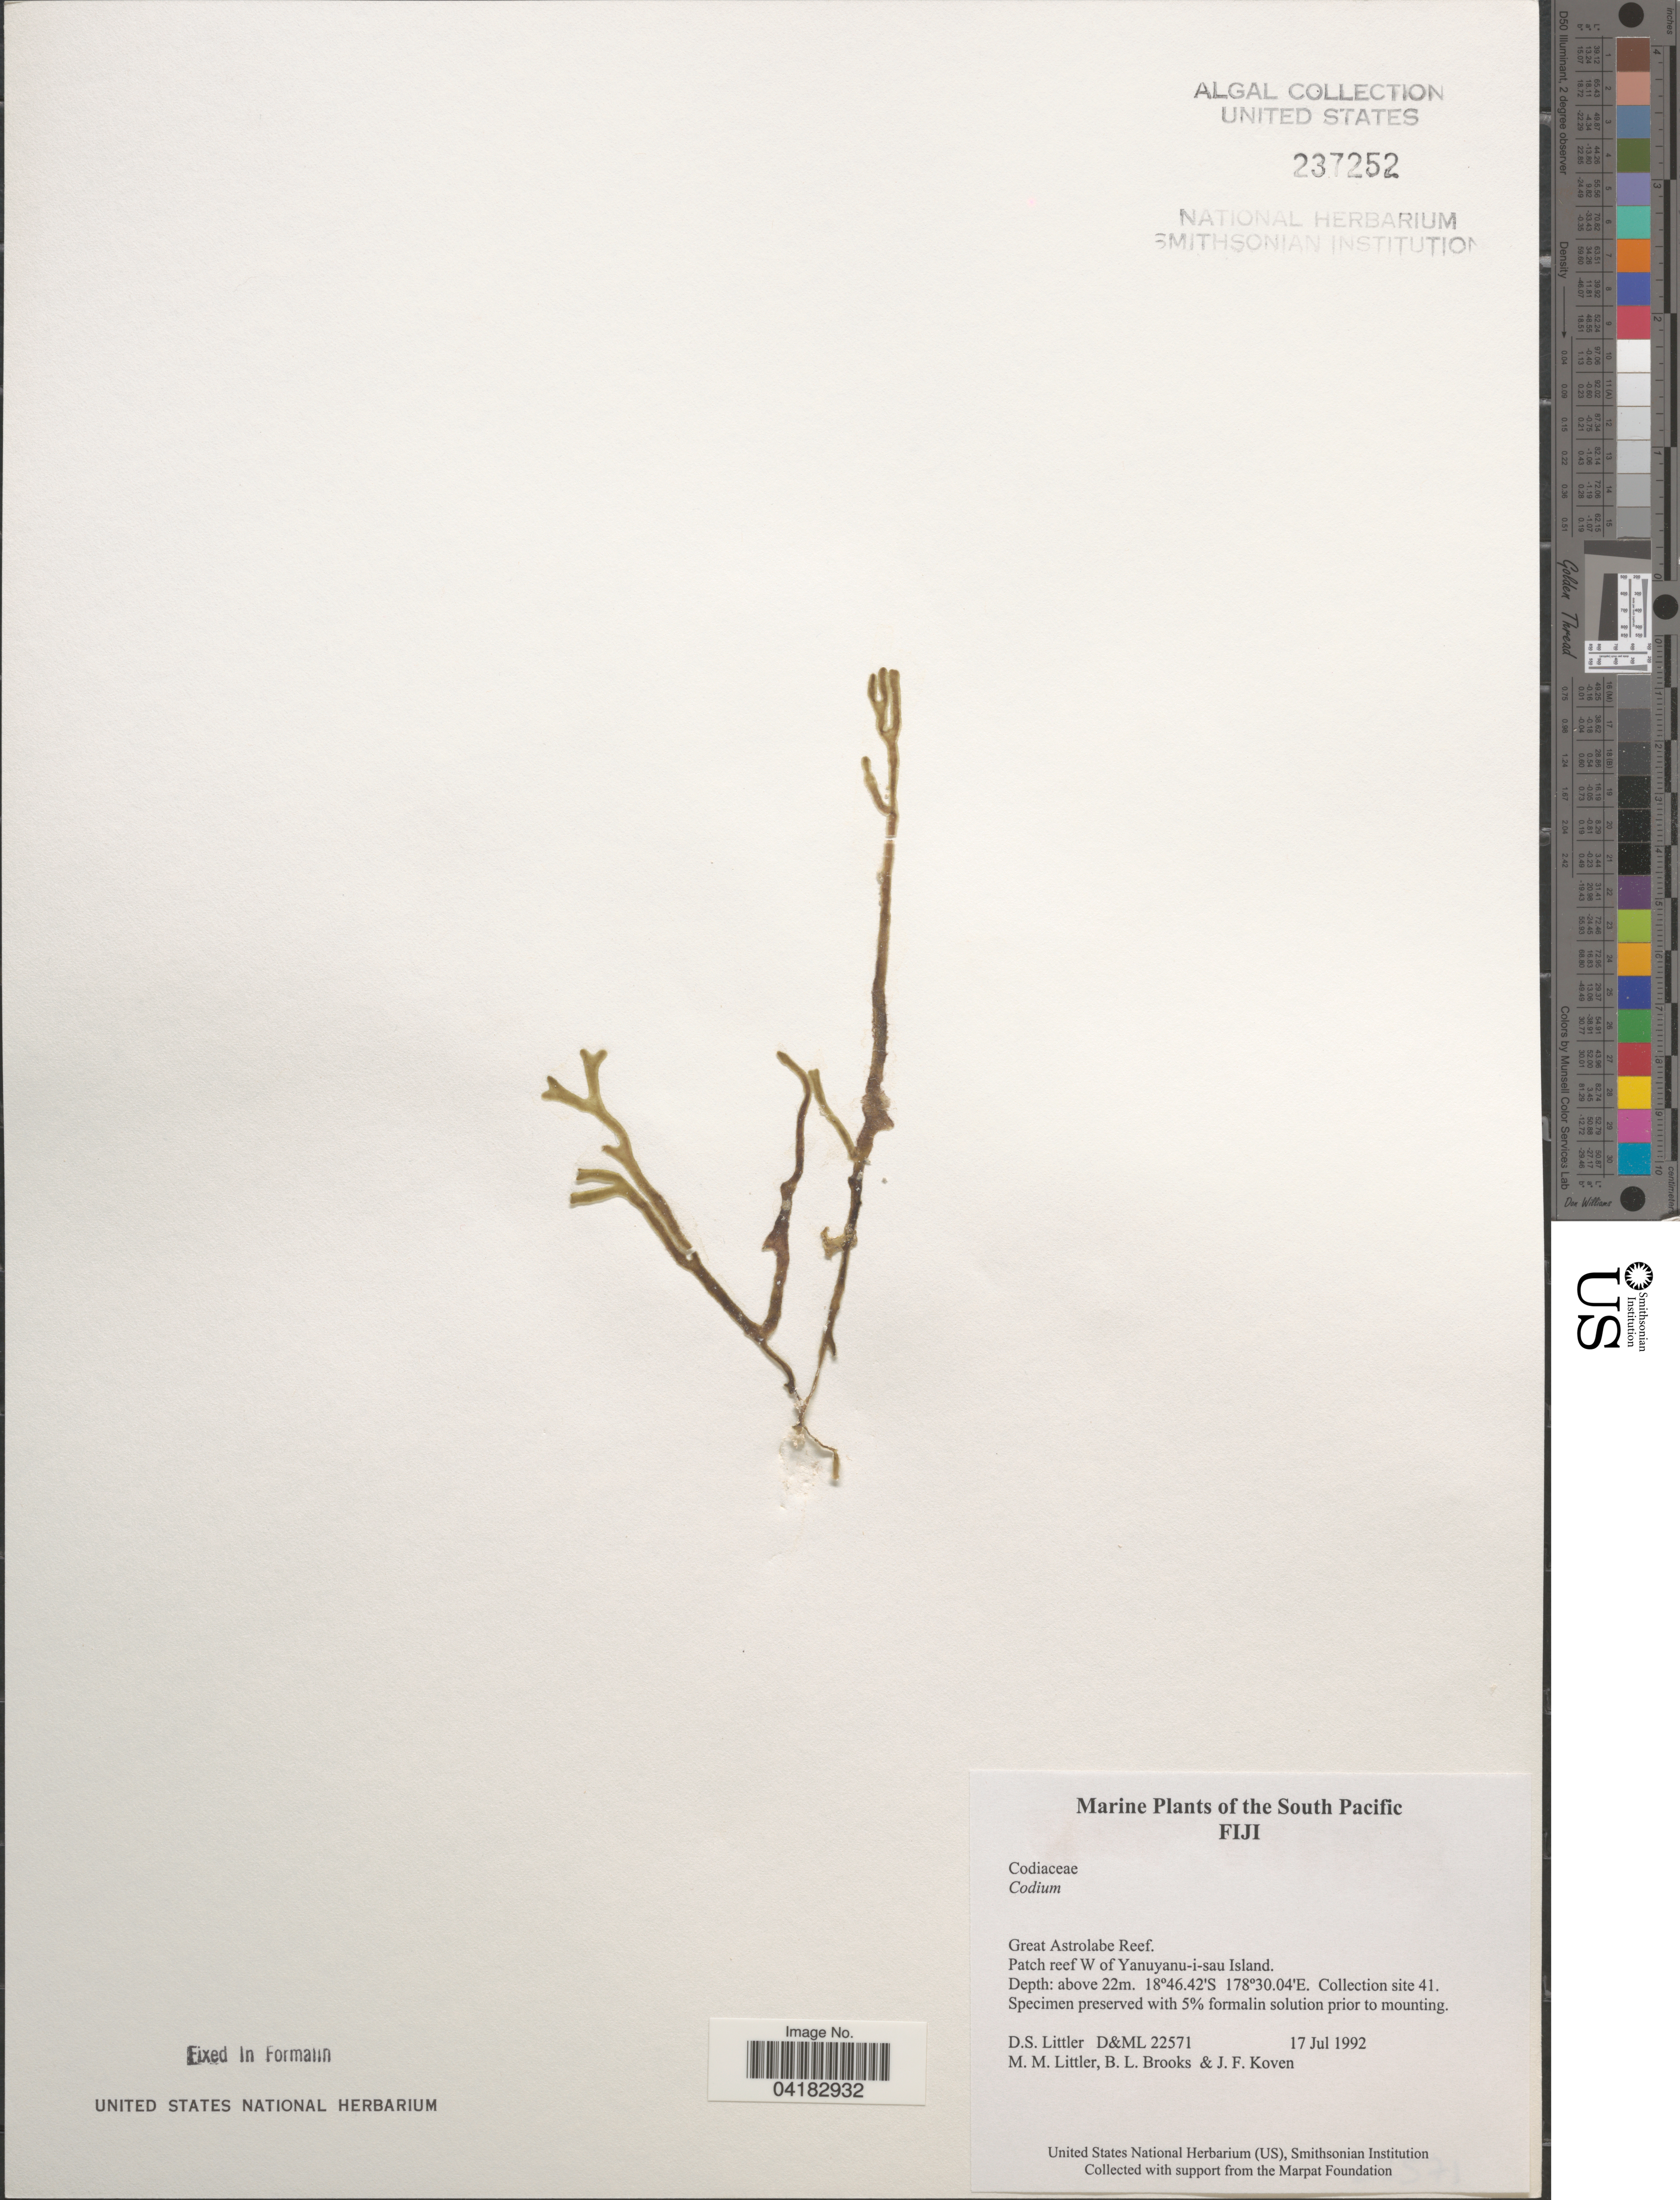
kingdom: Plantae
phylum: Chlorophyta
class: Ulvophyceae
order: Bryopsidales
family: Codiaceae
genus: Codium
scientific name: Codium sp.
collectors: D. S. Littler, B. Brooks & J. Koven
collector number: D&ML22571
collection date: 1992-07-17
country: Fiji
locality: South Pacific. Great Astrolabe Reef. Patch reef W of Yanuyanu-i-sau Island. Collection site 41.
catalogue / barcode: US 237252